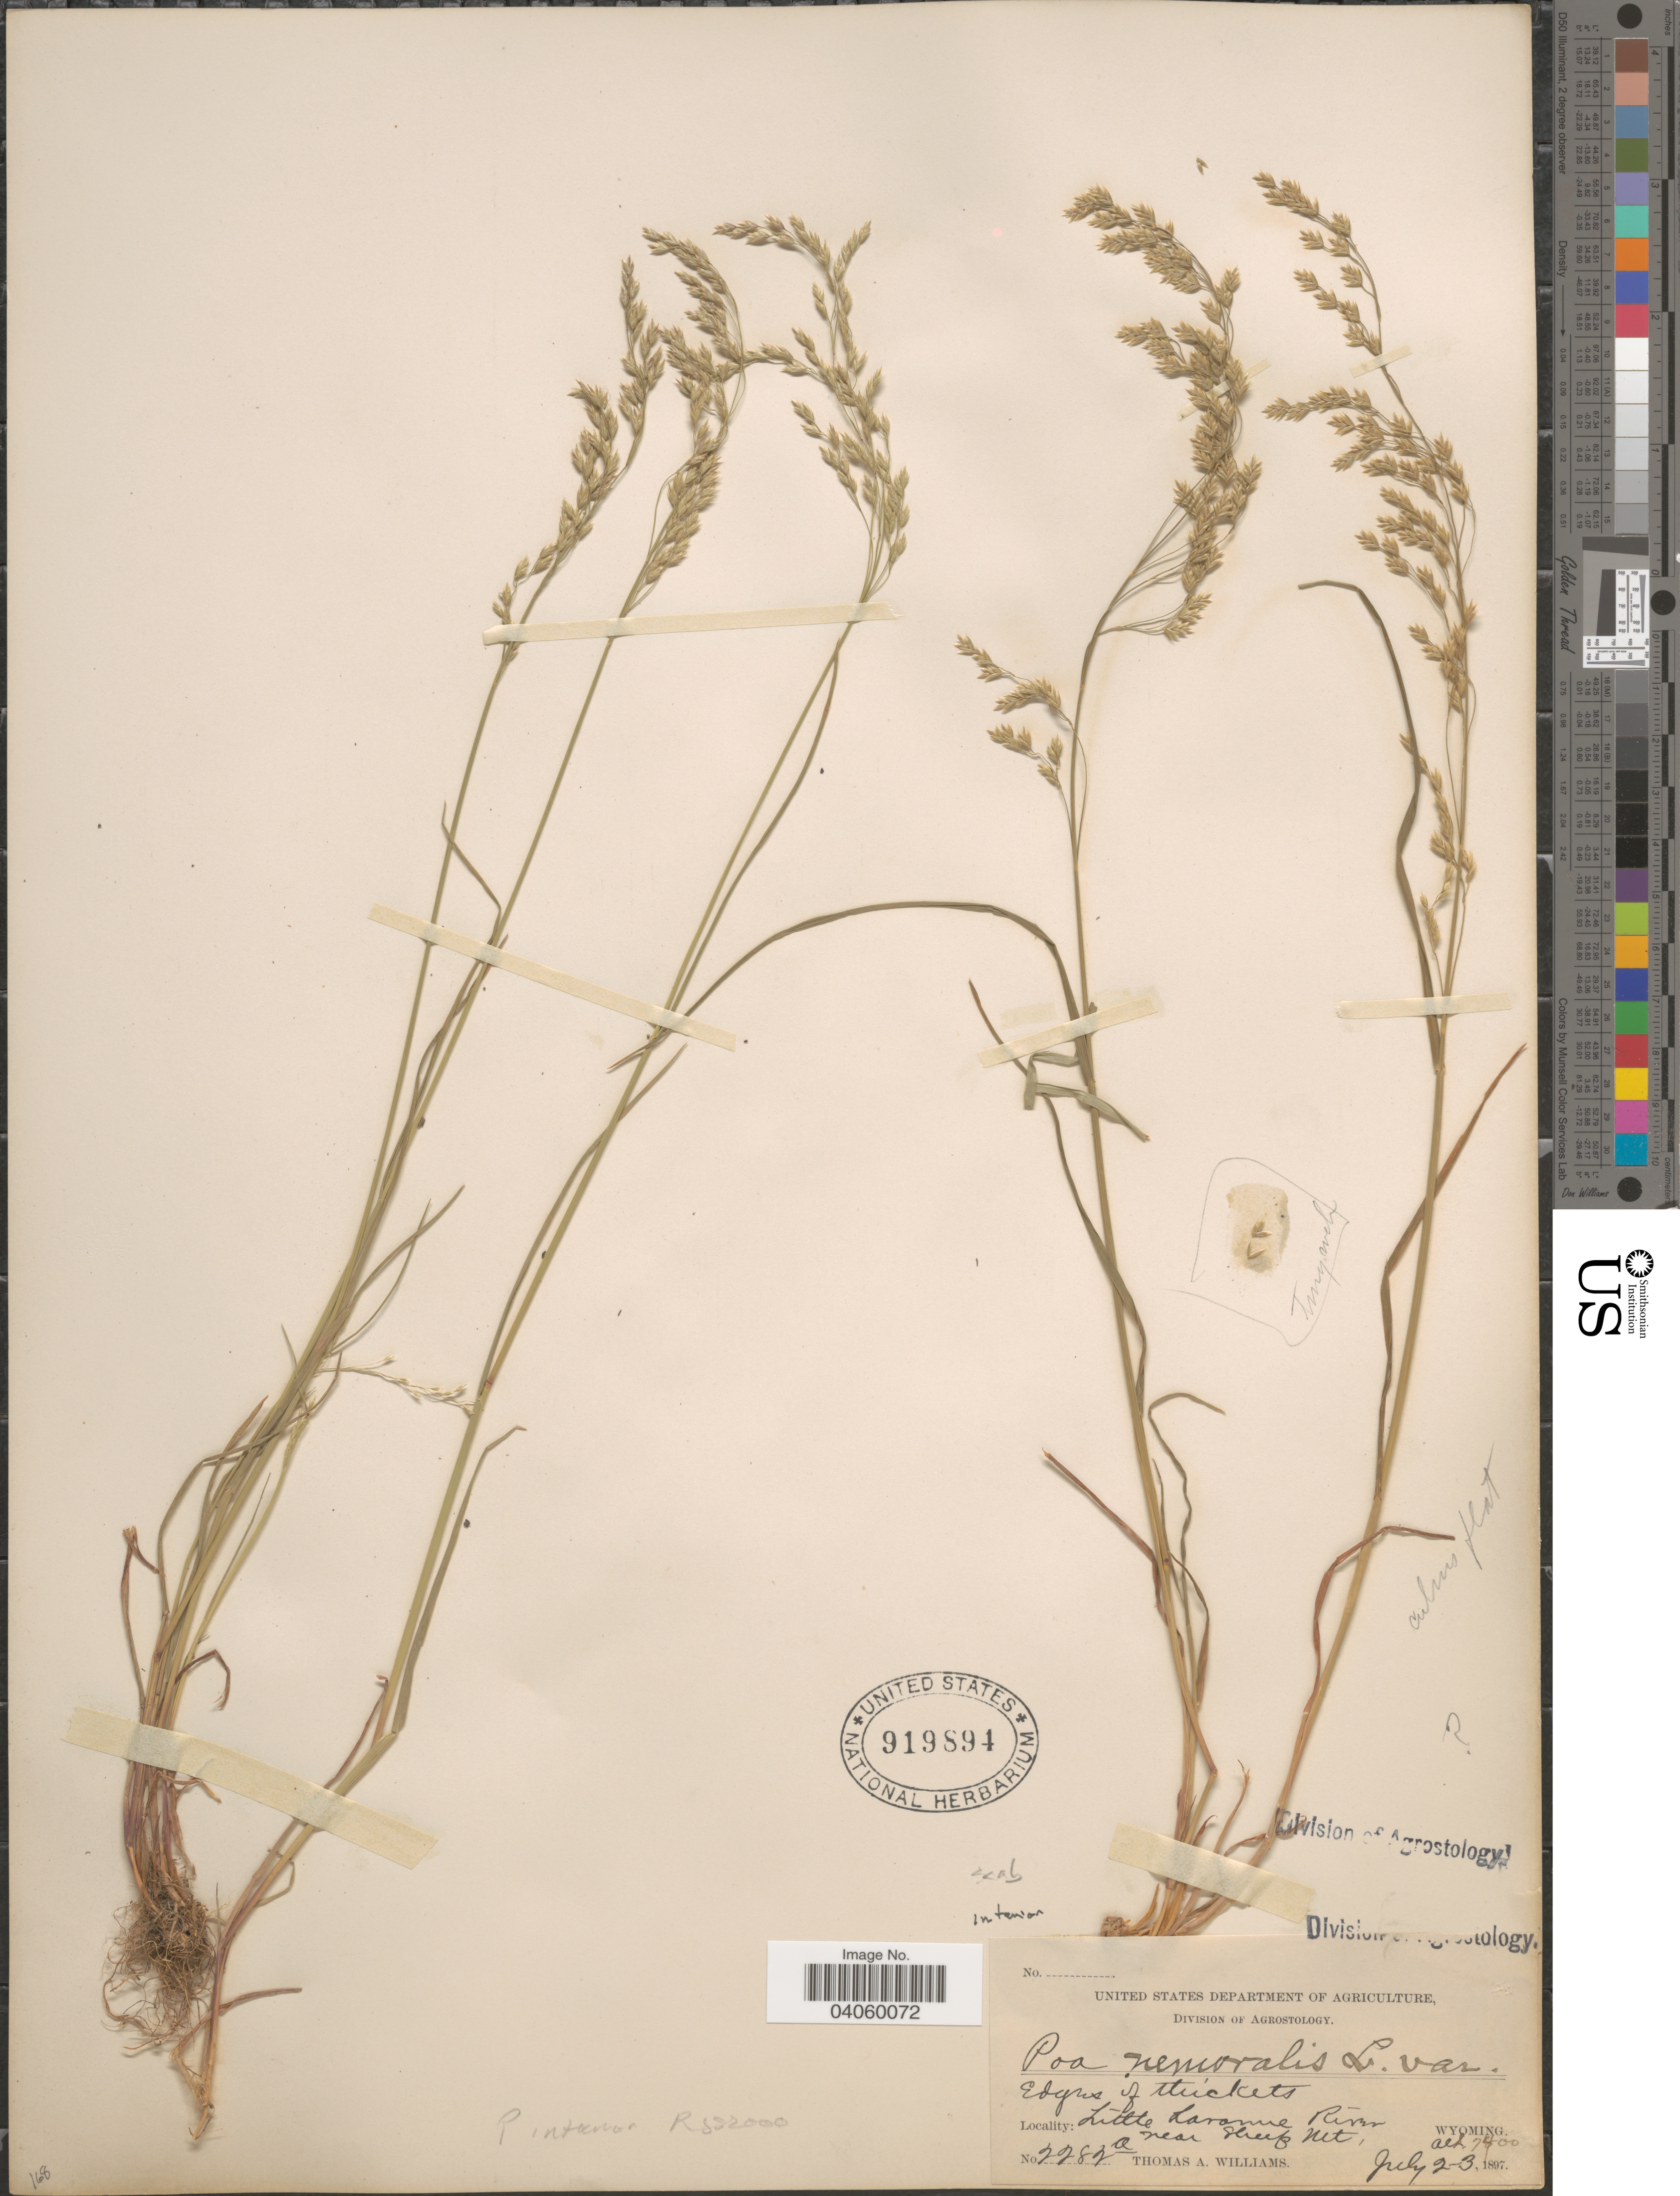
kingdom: Plantae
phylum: Tracheophyta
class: Liliopsida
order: Poales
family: Poaceae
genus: Poa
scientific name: Poa interior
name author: Rydb.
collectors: T. A. Williams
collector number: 22282a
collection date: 1897-07-02/1897-07-03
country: United States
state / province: Wyoming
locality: Little Laramie River near Sheep Mt.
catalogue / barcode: US 919894